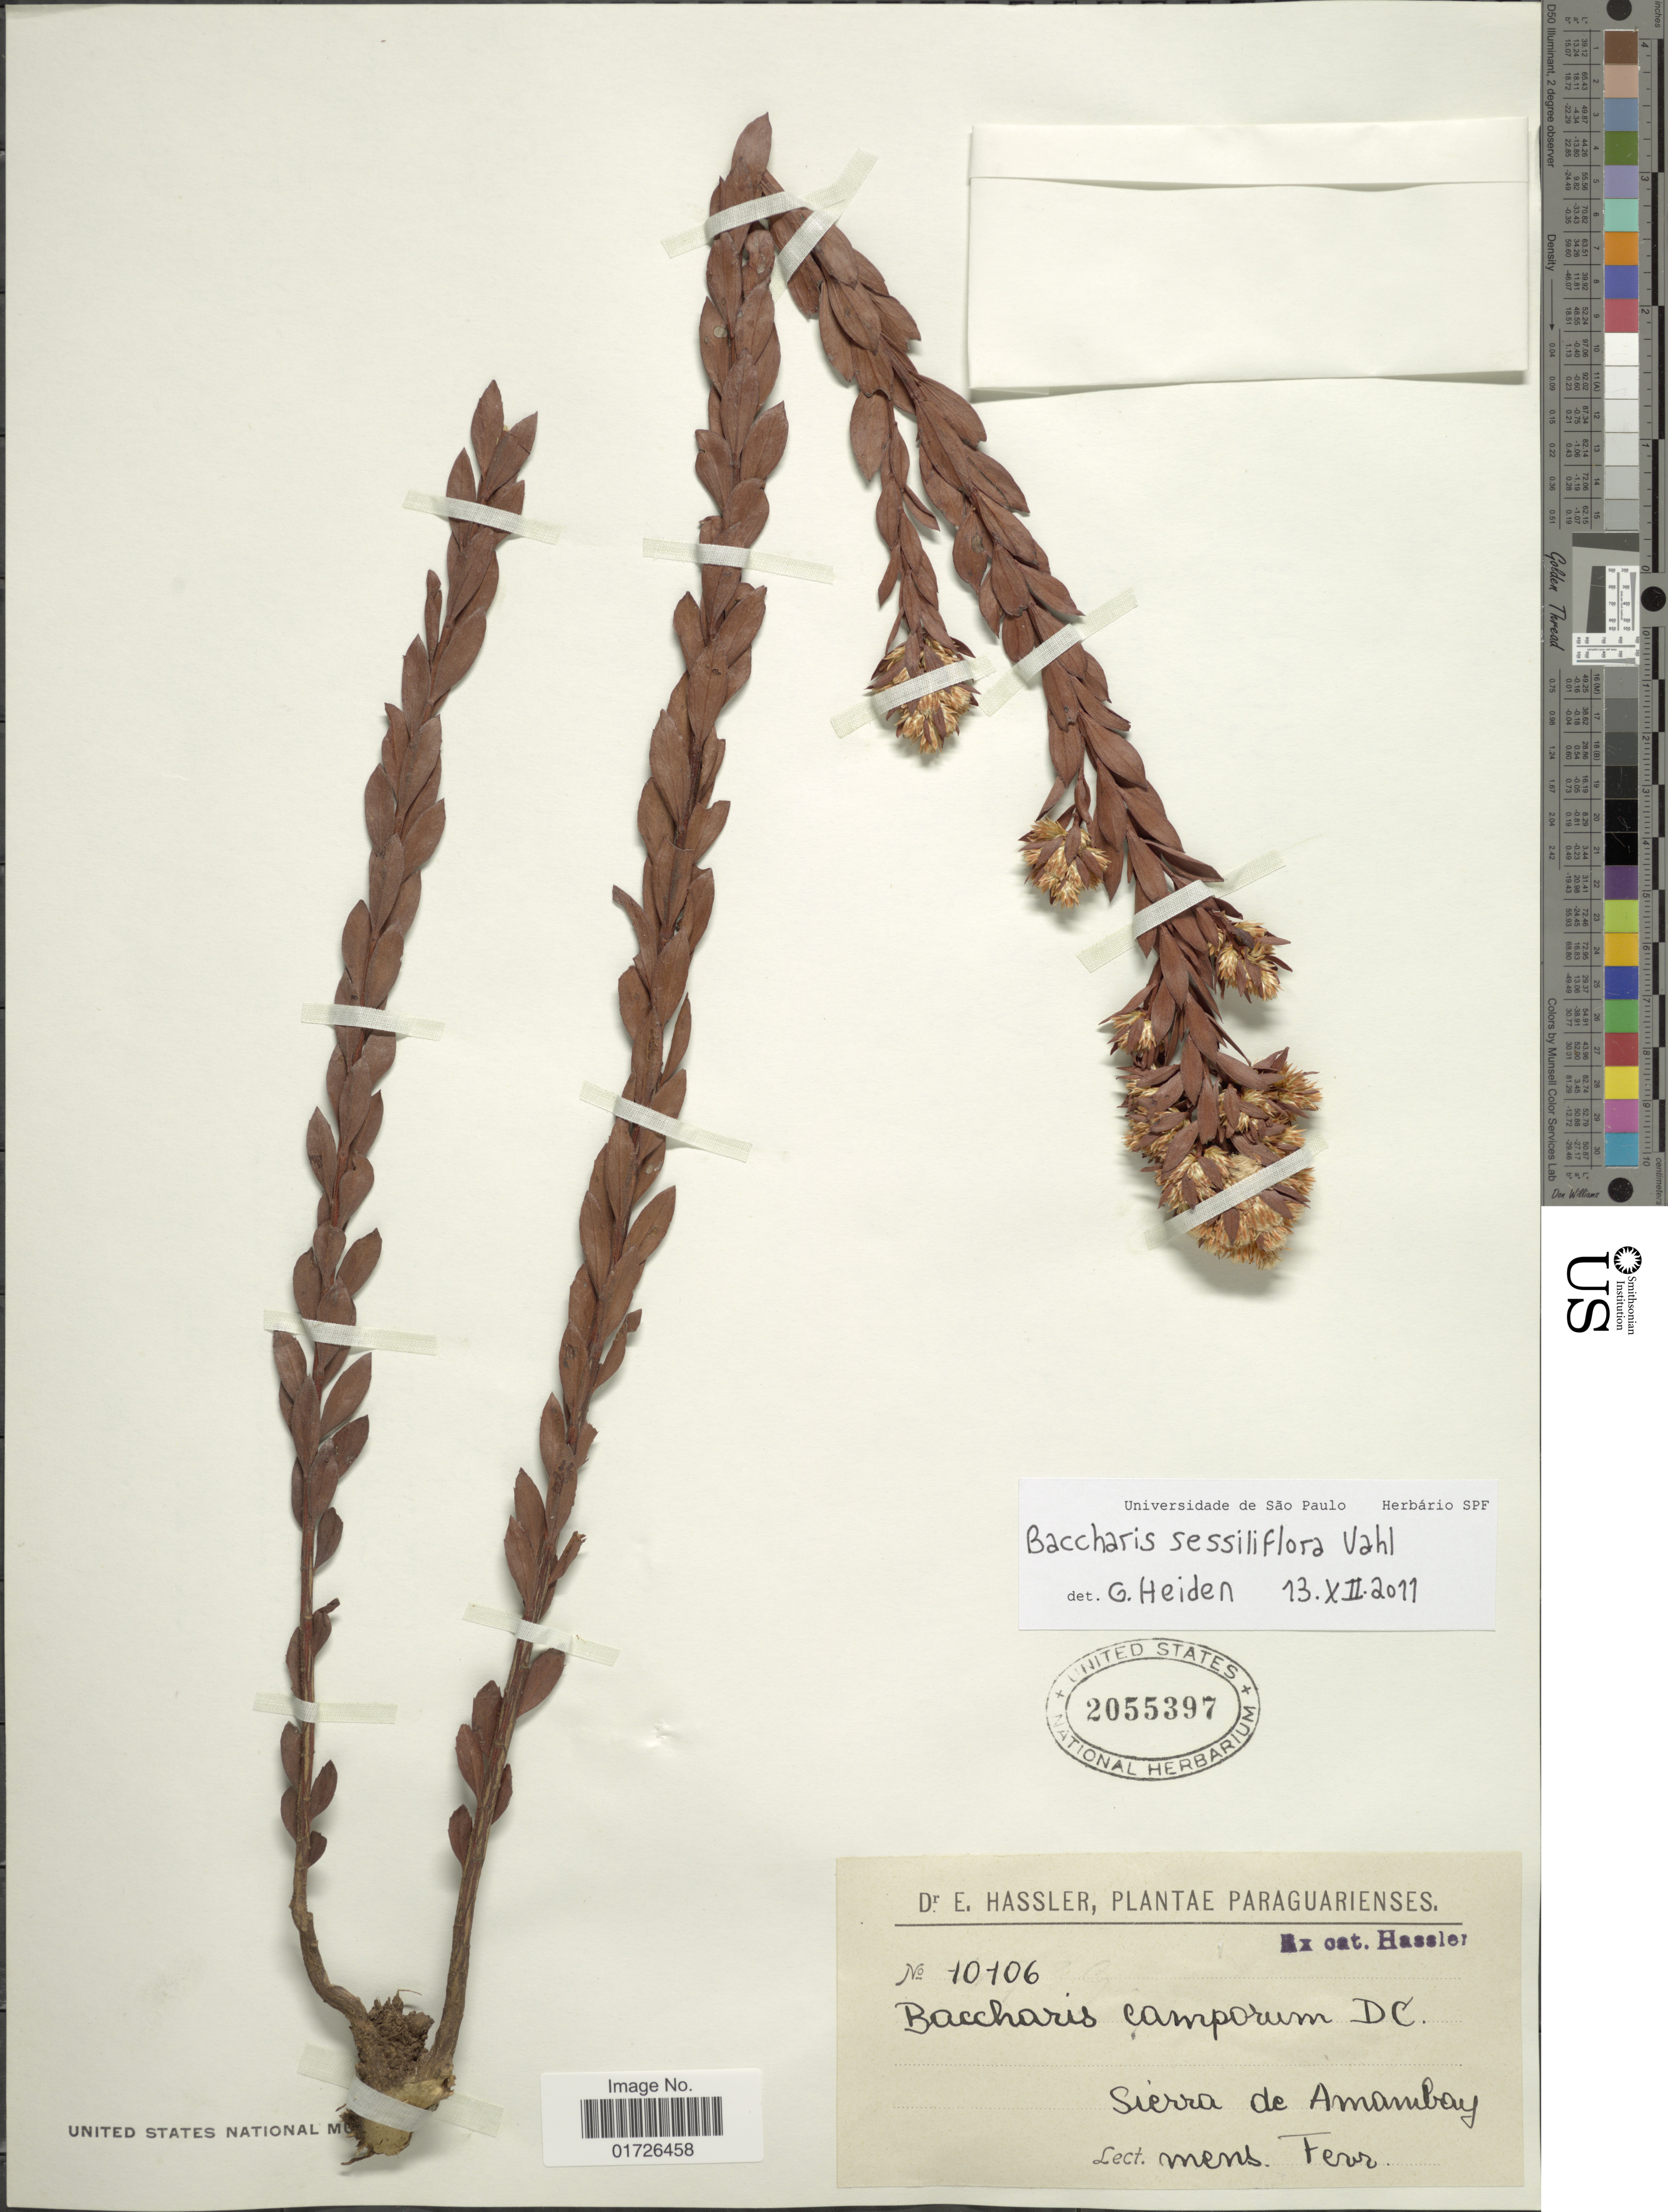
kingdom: Plantae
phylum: Tracheophyta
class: Magnoliopsida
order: Asterales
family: Asteraceae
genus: Baccharis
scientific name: Baccharis sessiliflora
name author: Vahl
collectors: E. Hassler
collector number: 10106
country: Paraguay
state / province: Amambay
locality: Sierra de Amambay.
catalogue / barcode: US 2055397